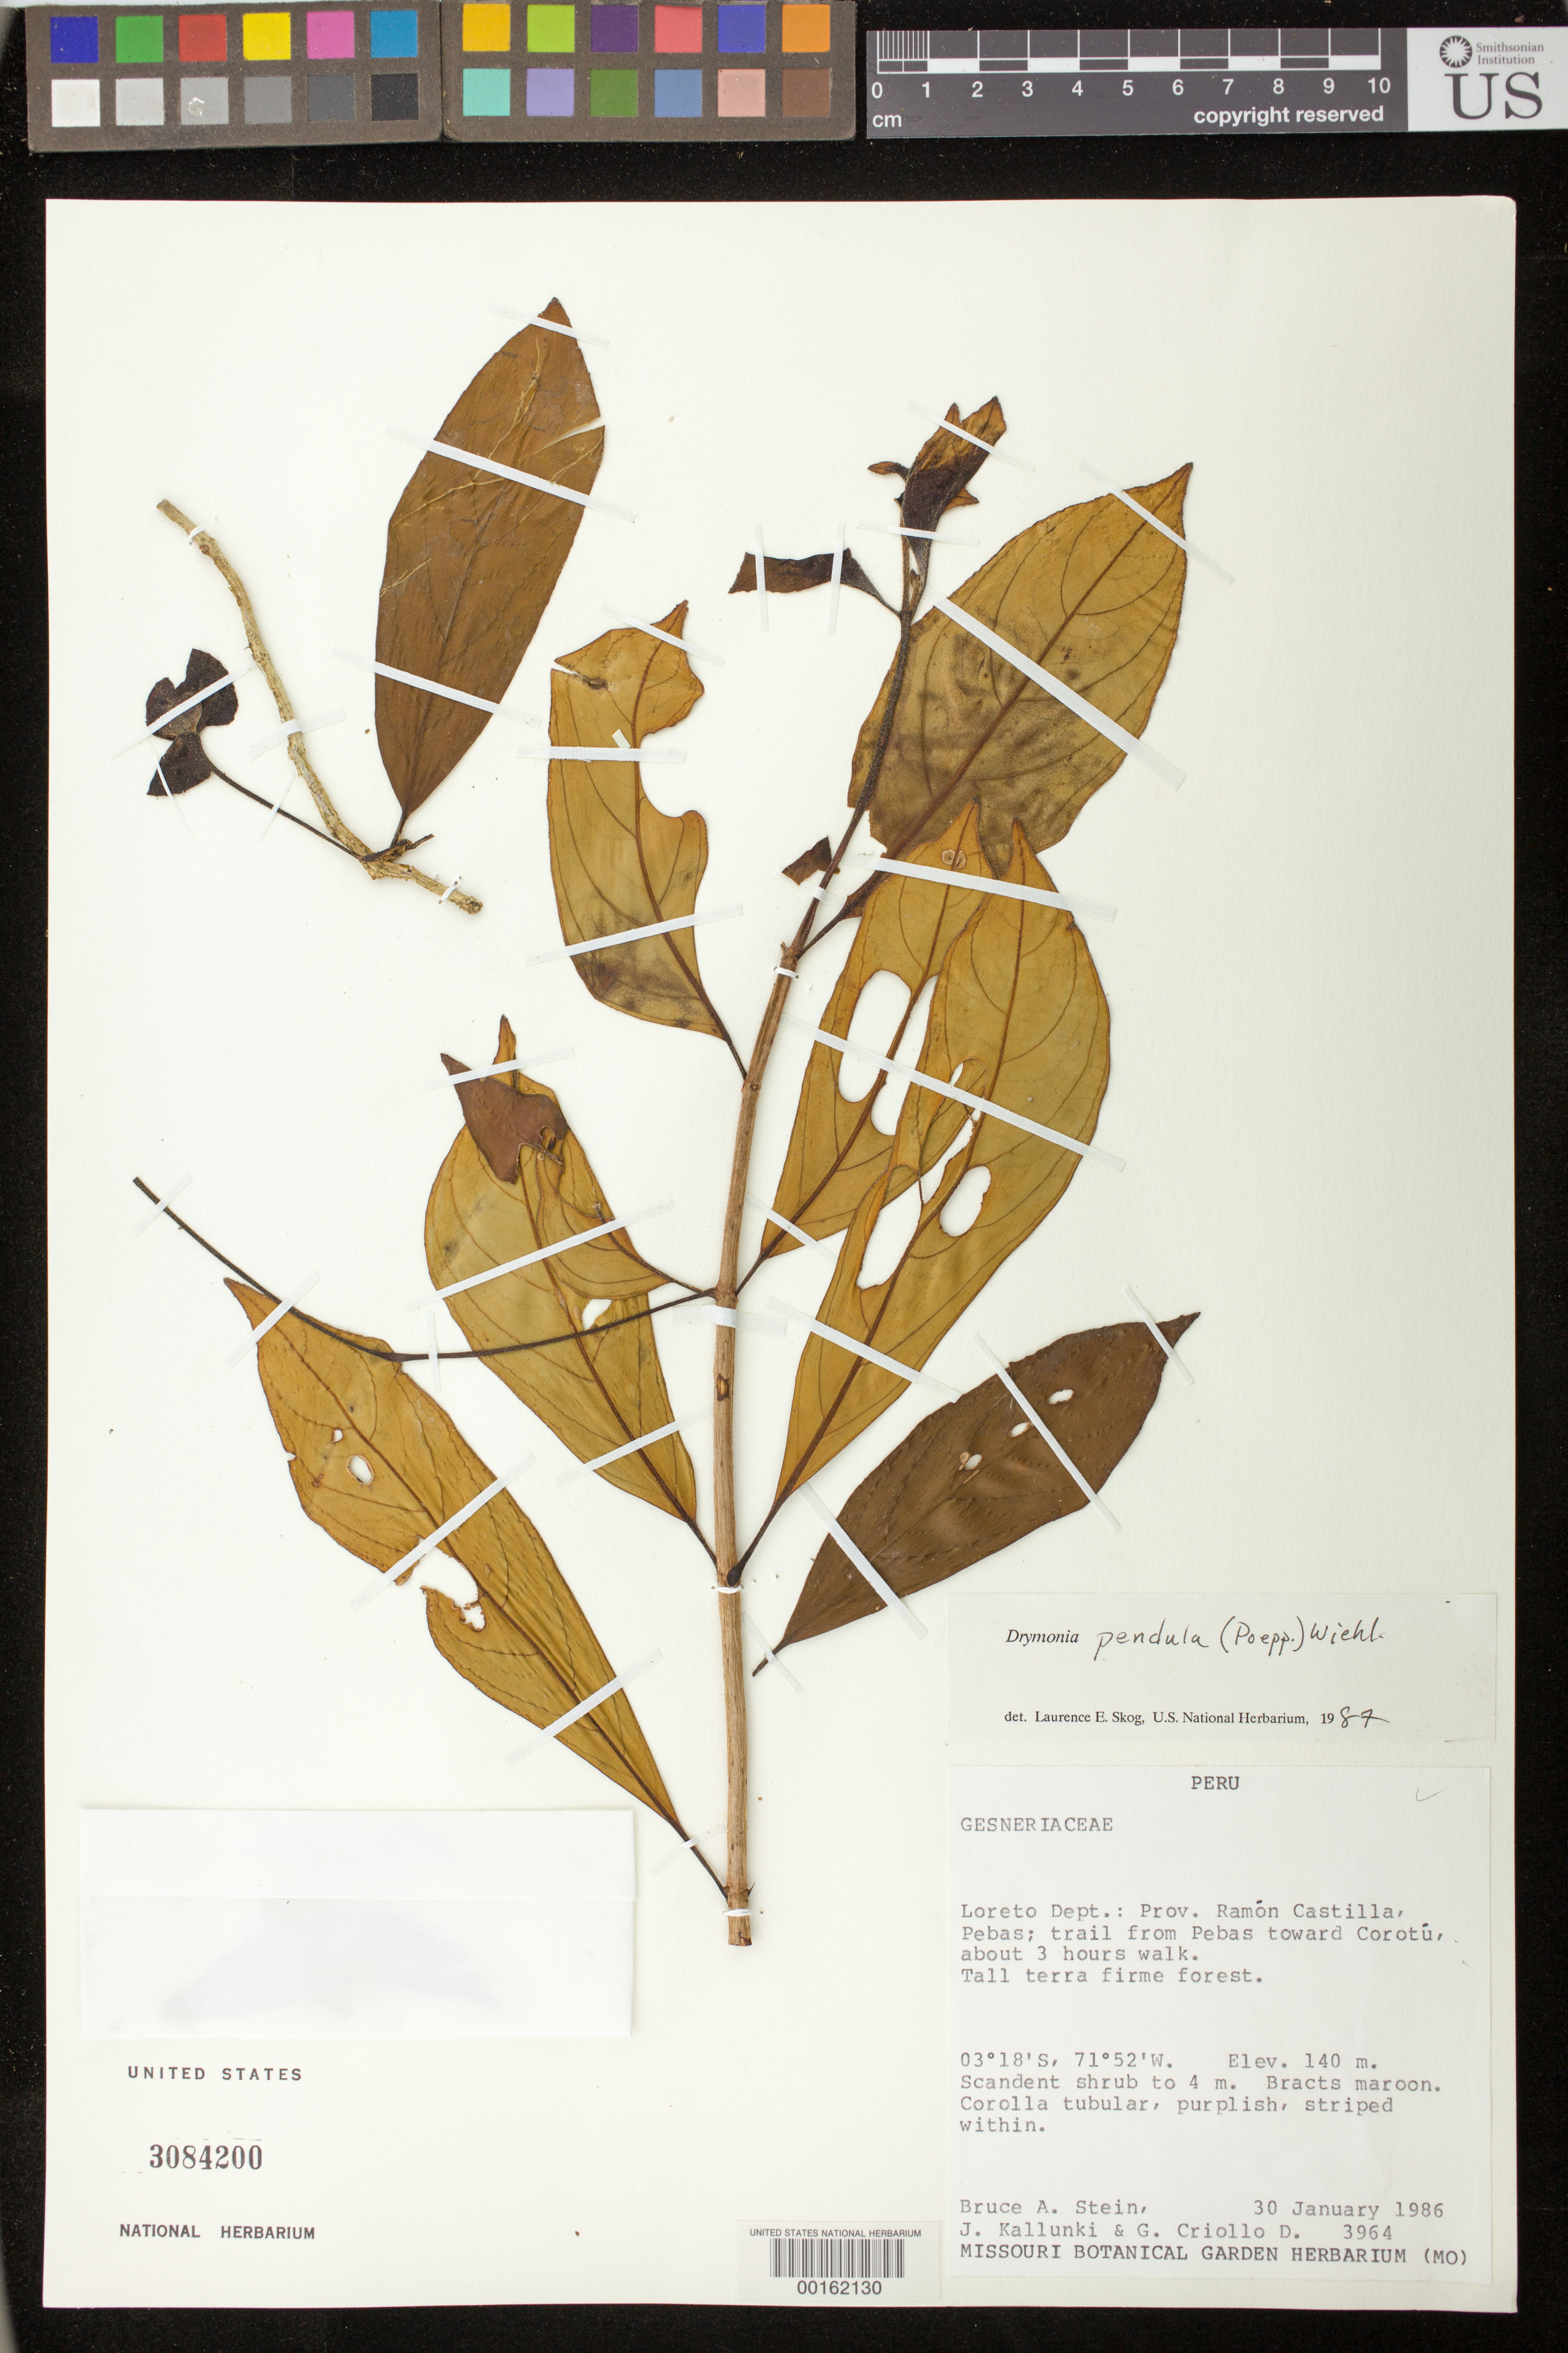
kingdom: Plantae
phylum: Tracheophyta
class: Magnoliopsida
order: Lamiales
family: Gesneriaceae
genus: Drymonia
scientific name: Drymonia pendula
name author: (Poepp.) Wiehler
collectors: B. A. Stein & et al.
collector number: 3964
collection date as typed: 30 Jan 1986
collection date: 1986-01-30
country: Peru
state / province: Loreto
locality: Prov. Ramon Castilla; Pebas, trail from Pebas toward Corotu, about 3 hrs walk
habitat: Tall terra firme forest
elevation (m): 140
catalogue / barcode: US 3084200